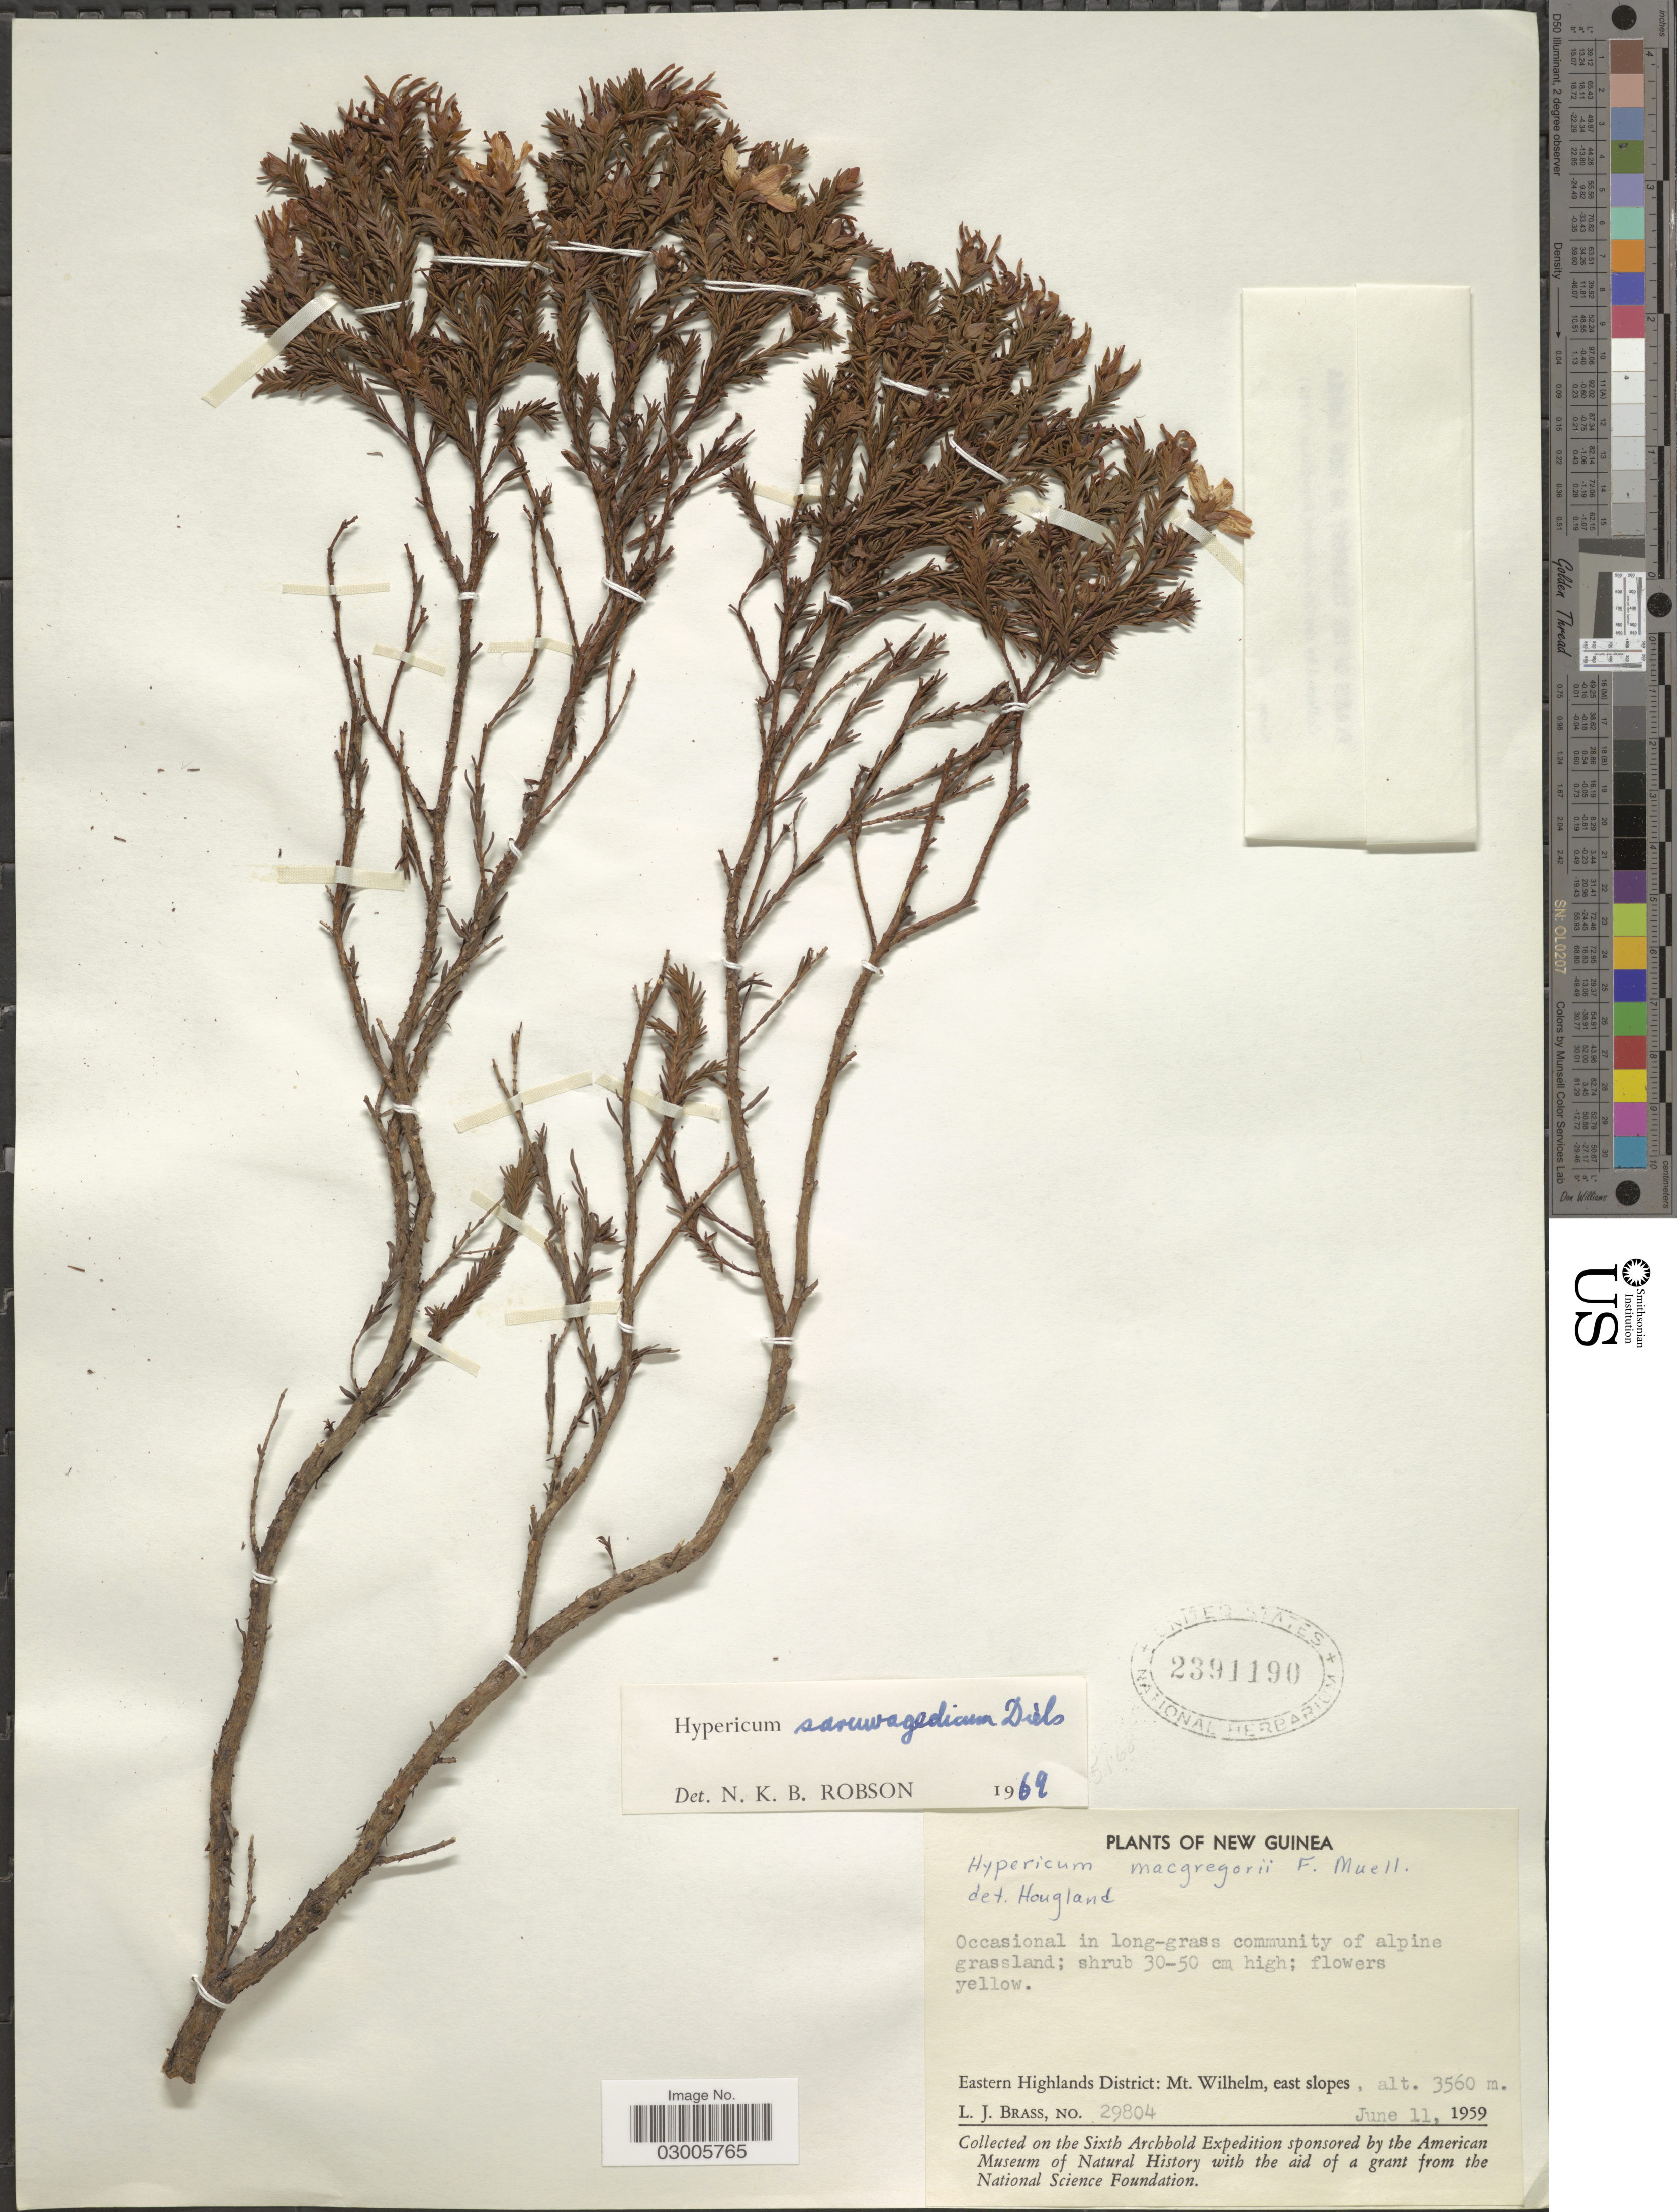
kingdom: Plantae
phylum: Tracheophyta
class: Magnoliopsida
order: Malpighiales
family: Hypericaceae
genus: Hypericum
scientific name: Hypericum saruwagedicum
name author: Diels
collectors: L. J. Brass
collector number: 29804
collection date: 1959-06-11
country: Papua New Guinea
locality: New Guinea, Eastern Highlands District: Mt. Wilhelm, east slopes.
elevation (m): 3560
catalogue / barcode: US 2391190